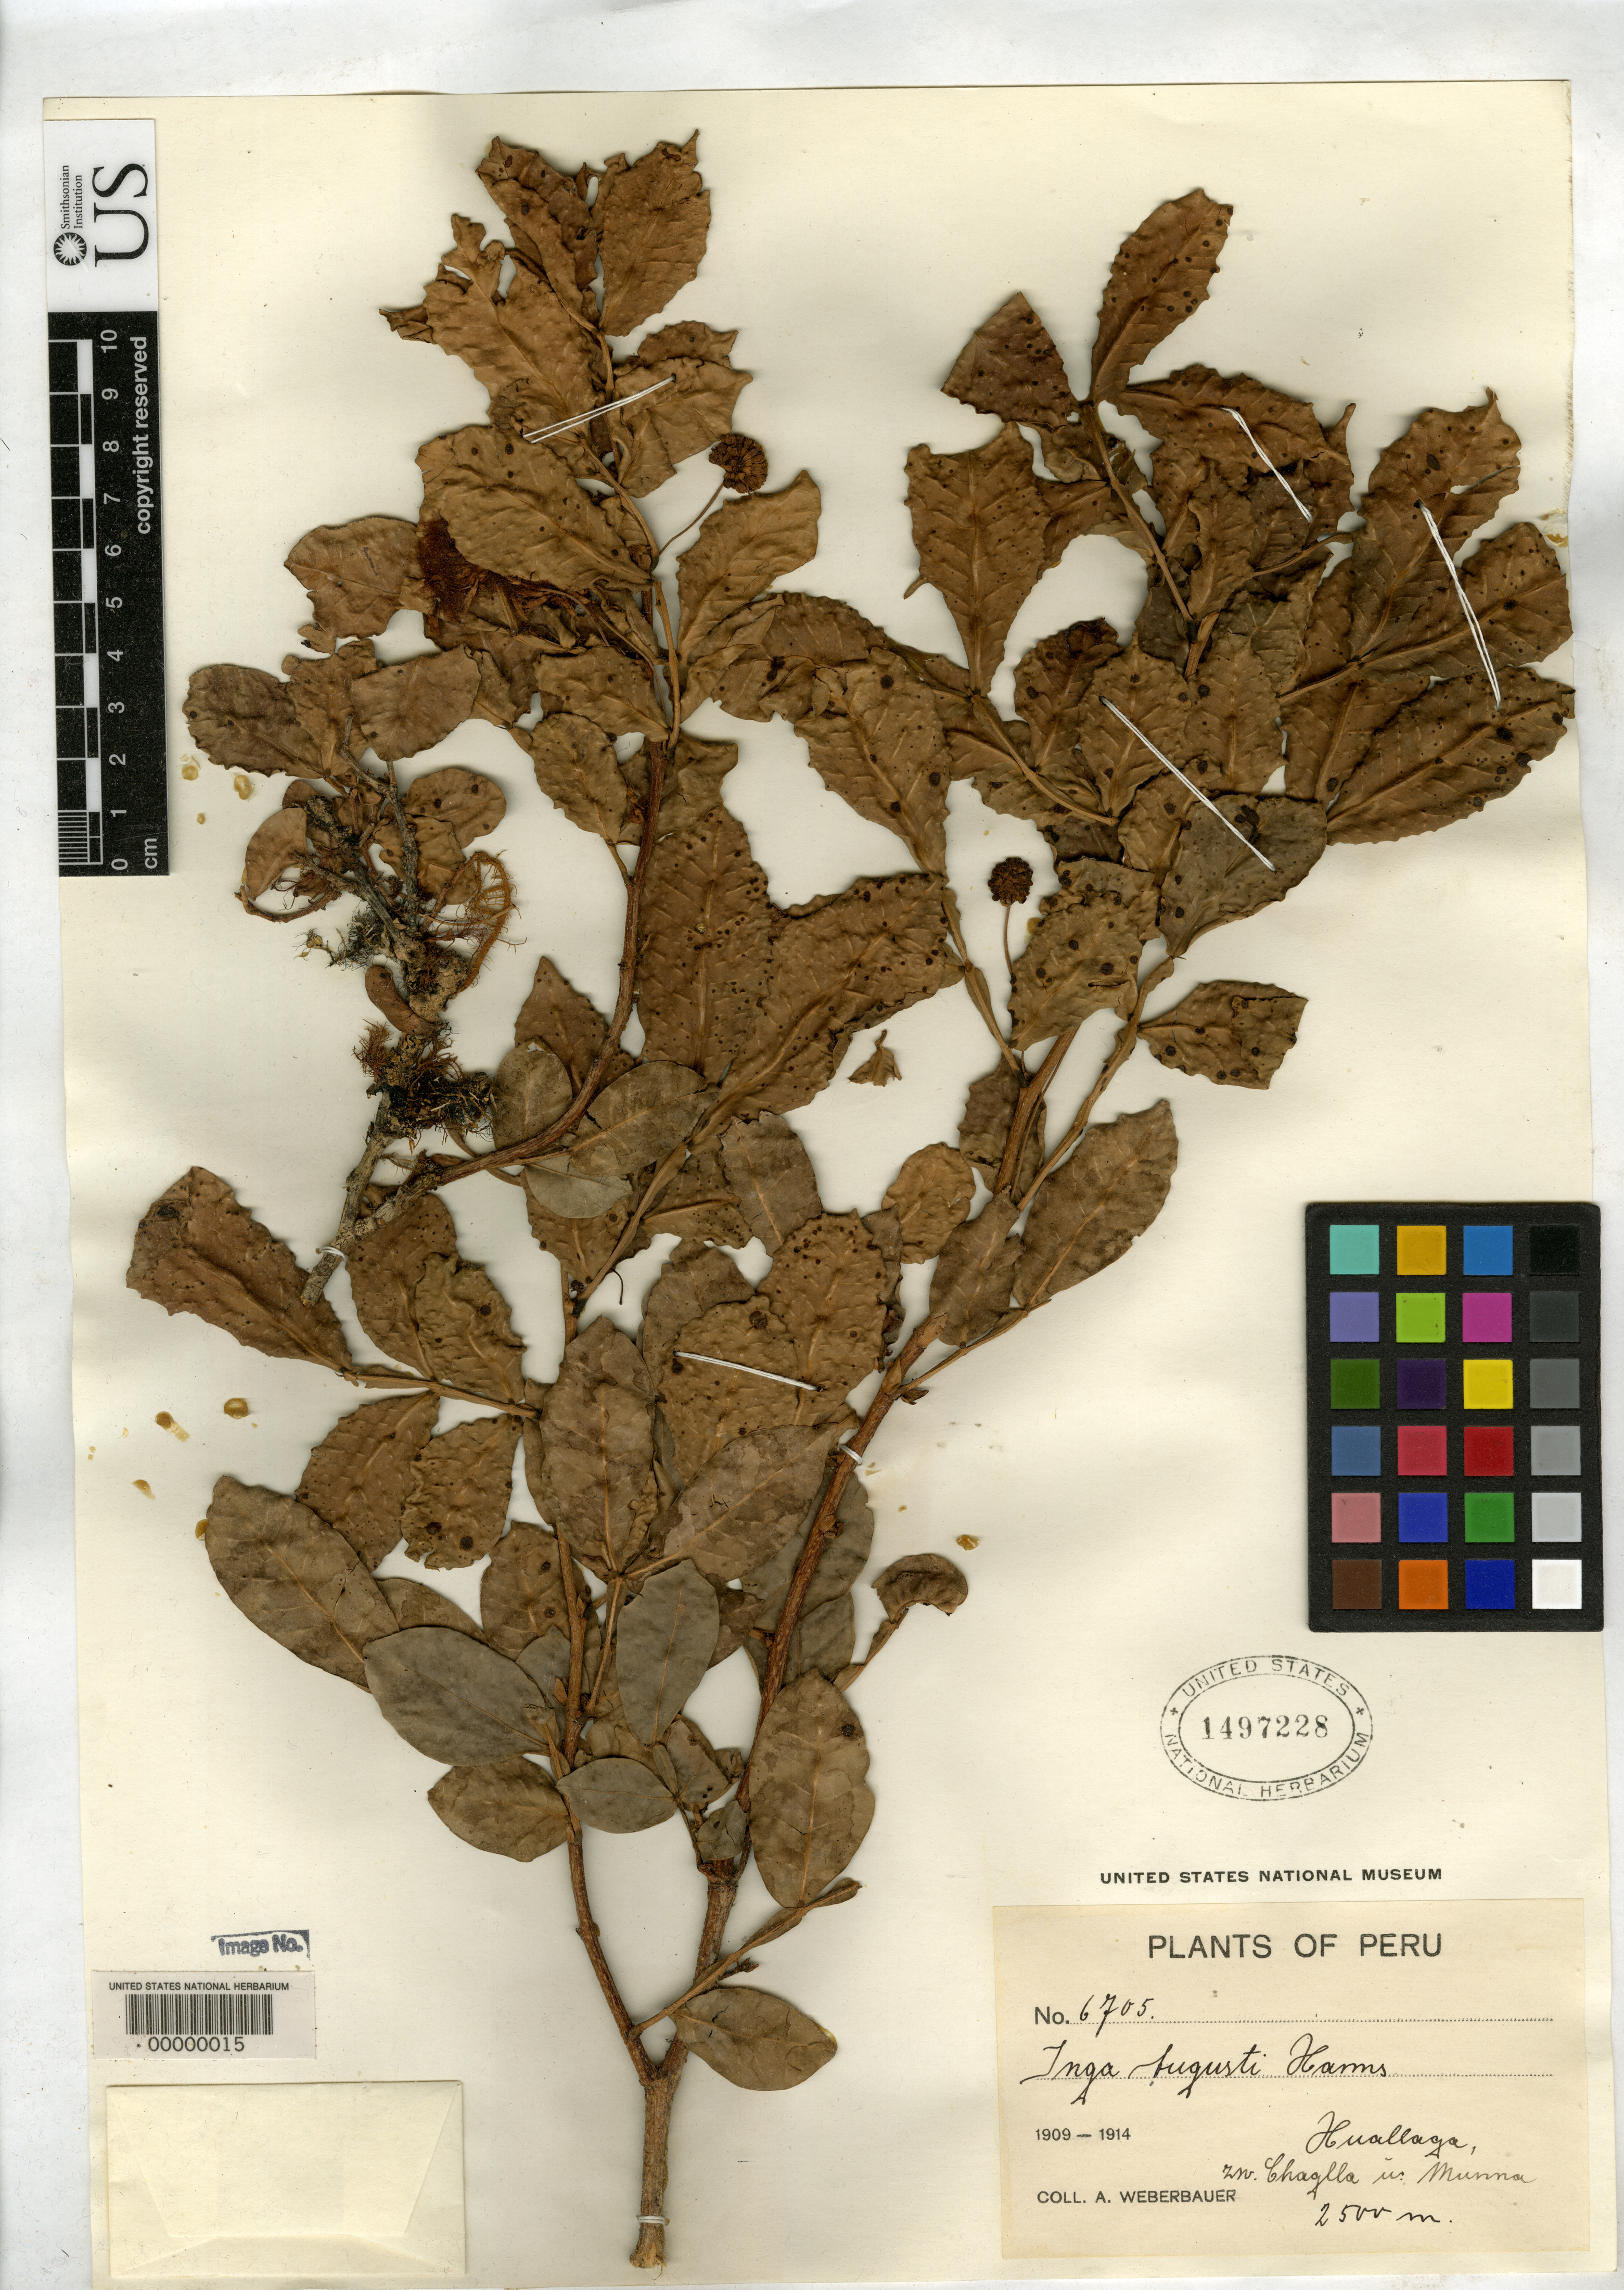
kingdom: Plantae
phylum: Tracheophyta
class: Magnoliopsida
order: Fabales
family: Fabaceae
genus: Inga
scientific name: Inga augustii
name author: Harms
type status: Isotype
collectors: A. Weberbauer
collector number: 6705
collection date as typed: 1909 to -- --- 1914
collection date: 1909/1914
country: Peru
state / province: Huánuco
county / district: Huánuco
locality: Huallaga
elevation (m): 2500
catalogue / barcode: US 1497228